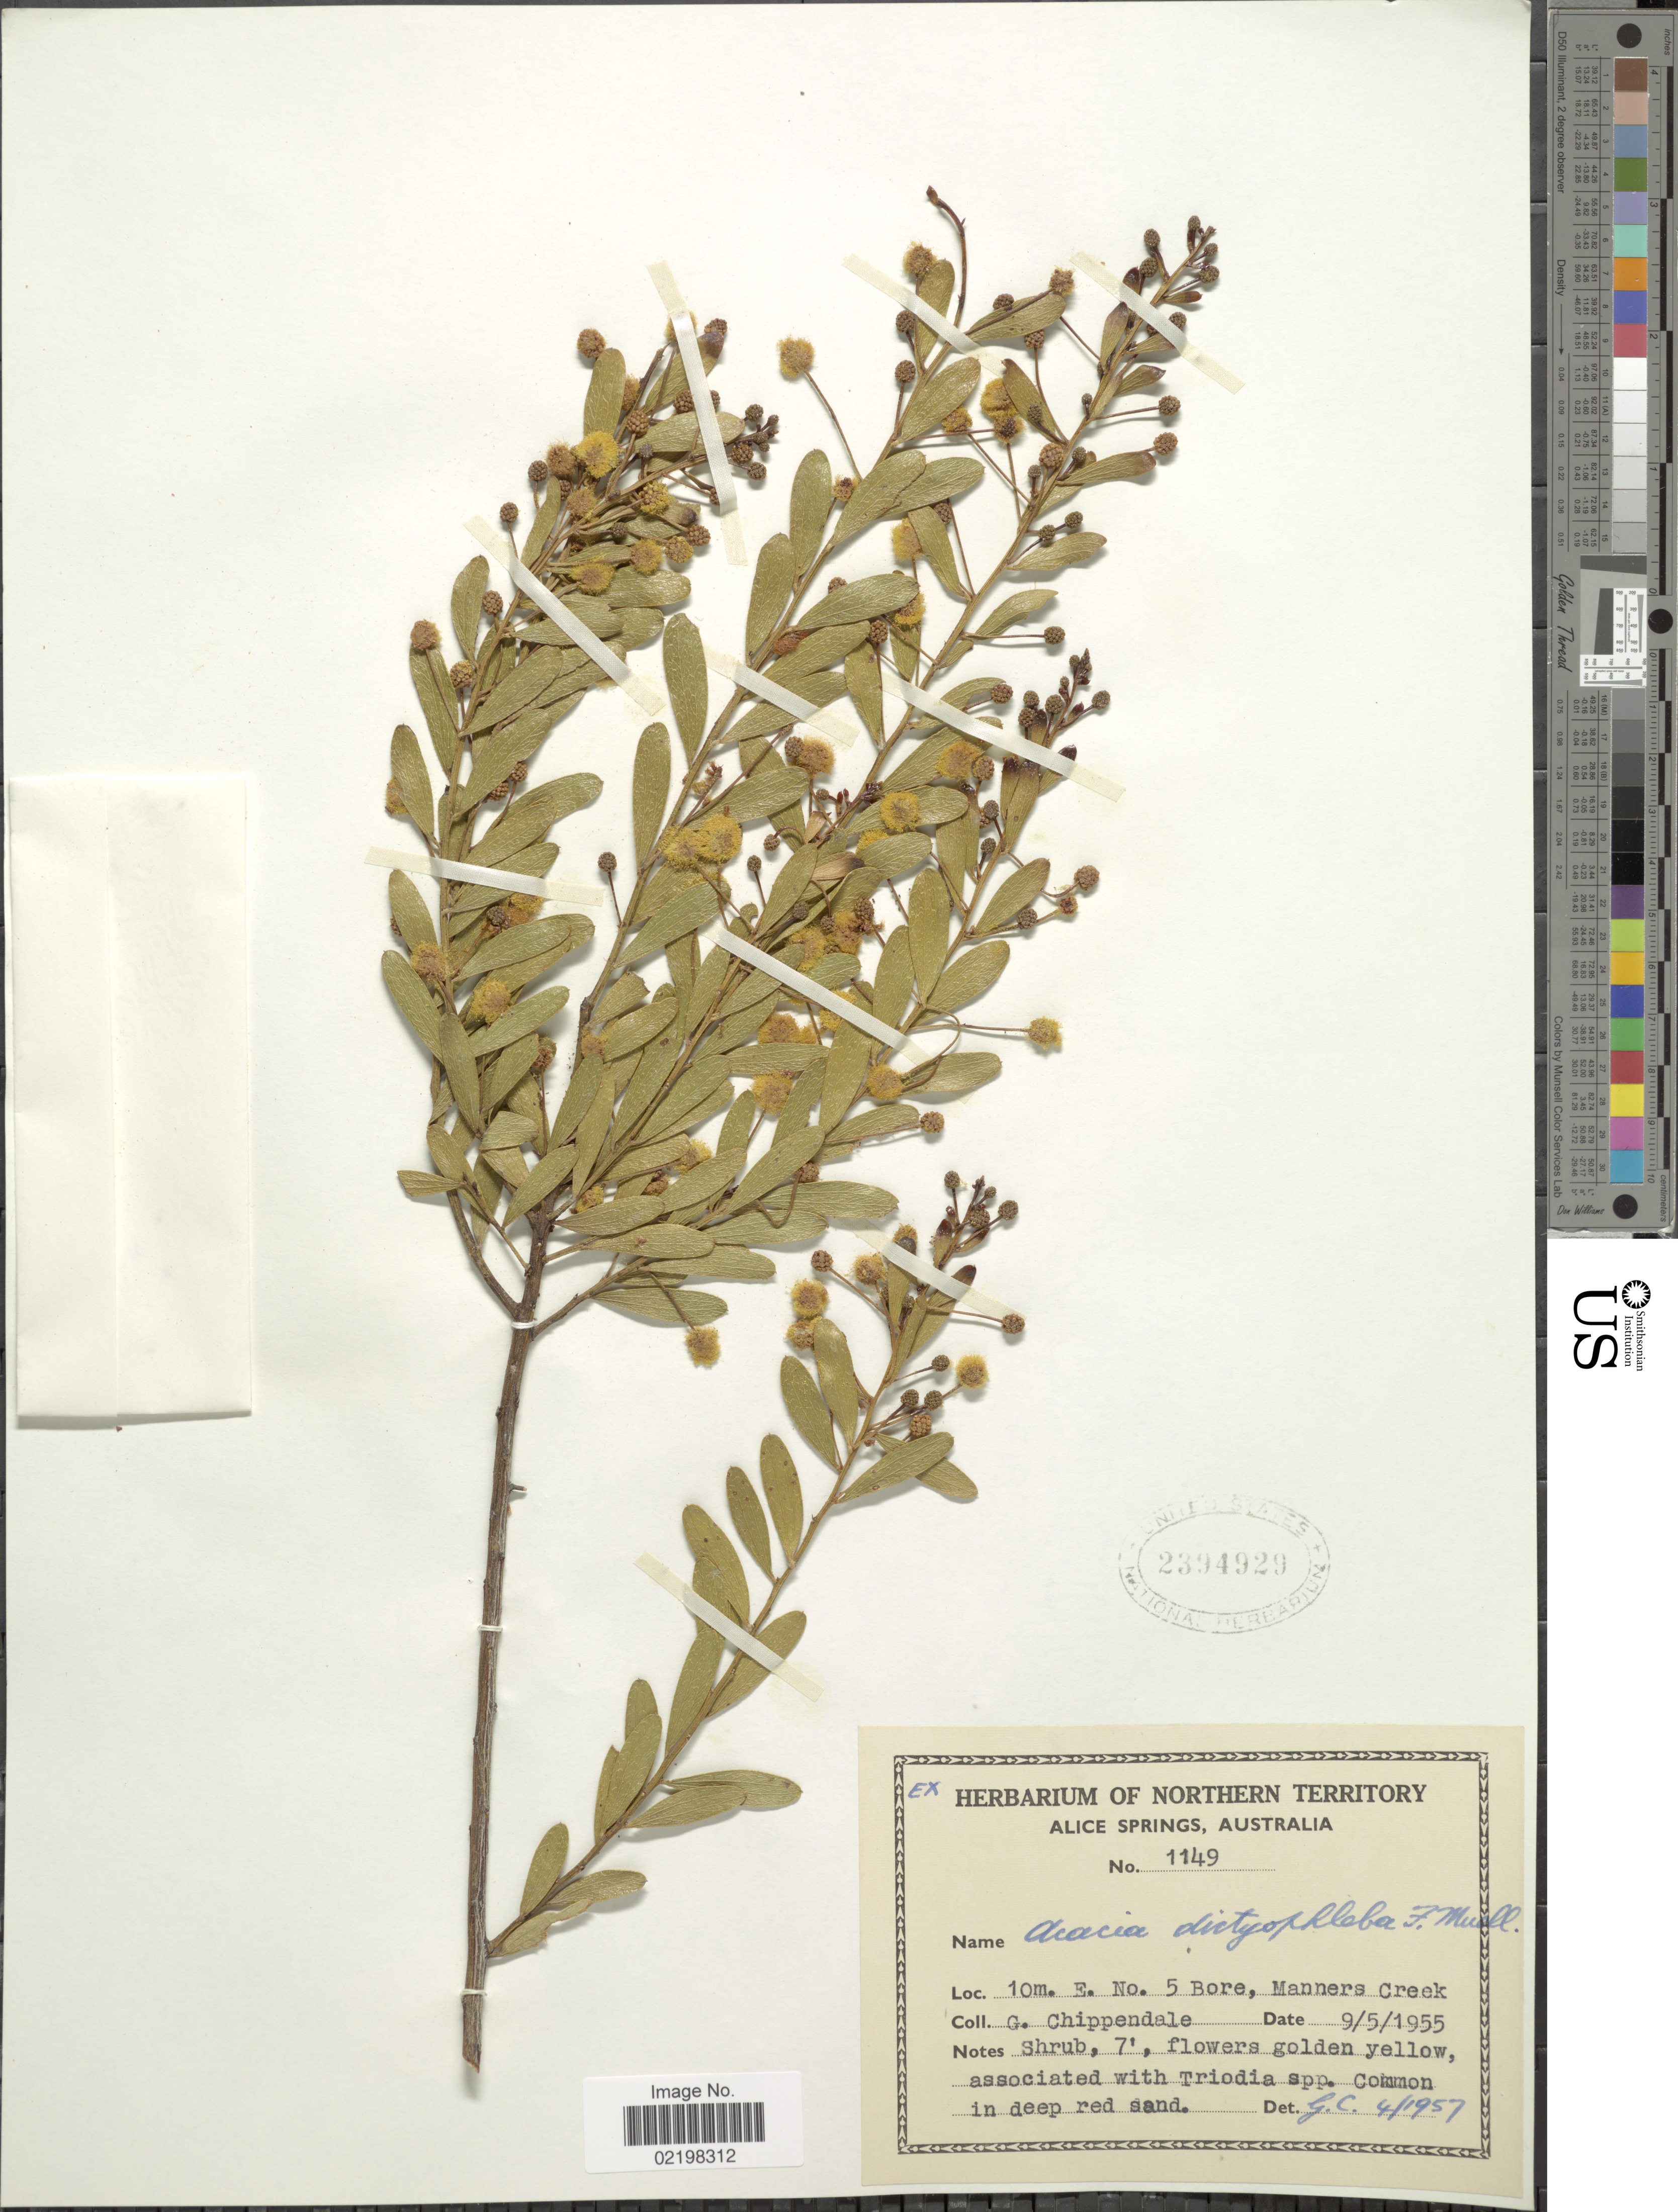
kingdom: Plantae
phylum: Tracheophyta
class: Magnoliopsida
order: Fabales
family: Fabaceae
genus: Acacia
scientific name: Acacia dictyophleba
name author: F. Muell.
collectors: G. Chippendale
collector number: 1149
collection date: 1955-05-09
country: Australia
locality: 10 m. E. No 5. Bore, Manners Creek.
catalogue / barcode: US 2394929